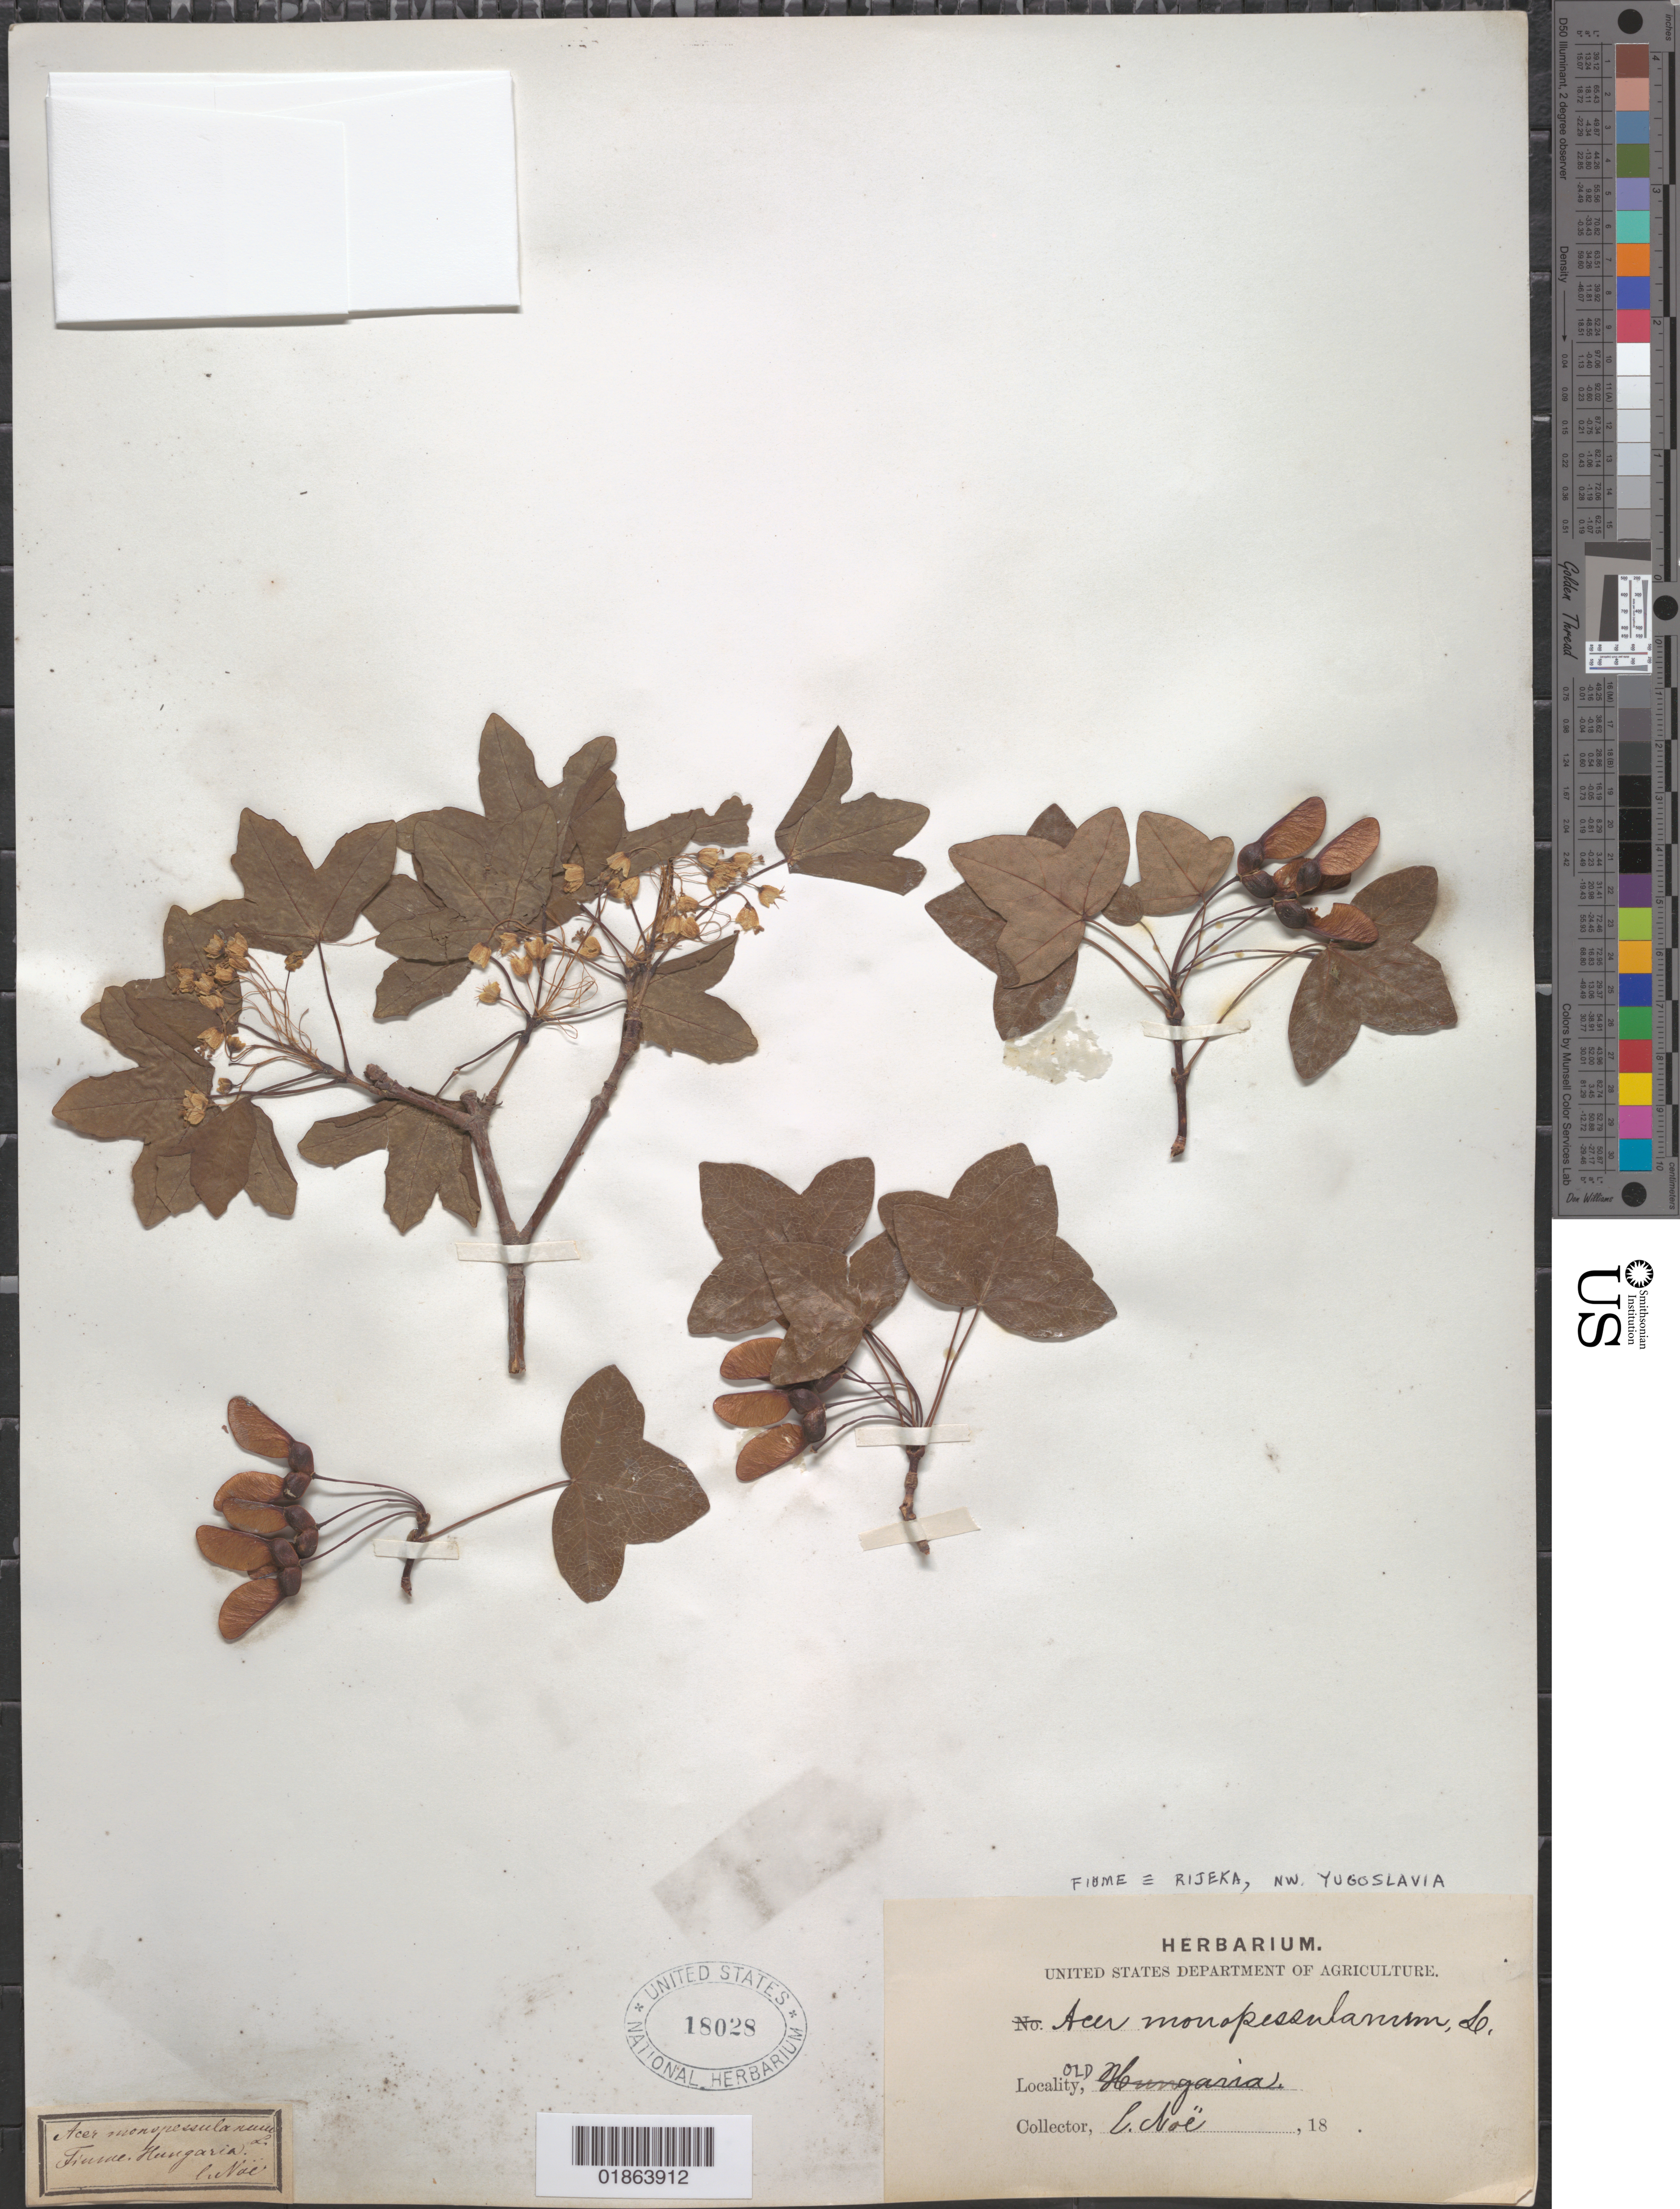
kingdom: Plantae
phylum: Tracheophyta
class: Magnoliopsida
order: Sapindales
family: Sapindaceae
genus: Acer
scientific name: Acer monspessulanum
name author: L.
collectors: C. Noe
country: Croatia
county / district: Primorje-Gorski Kotar County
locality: Fiume [Rijeka]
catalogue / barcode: US 18028